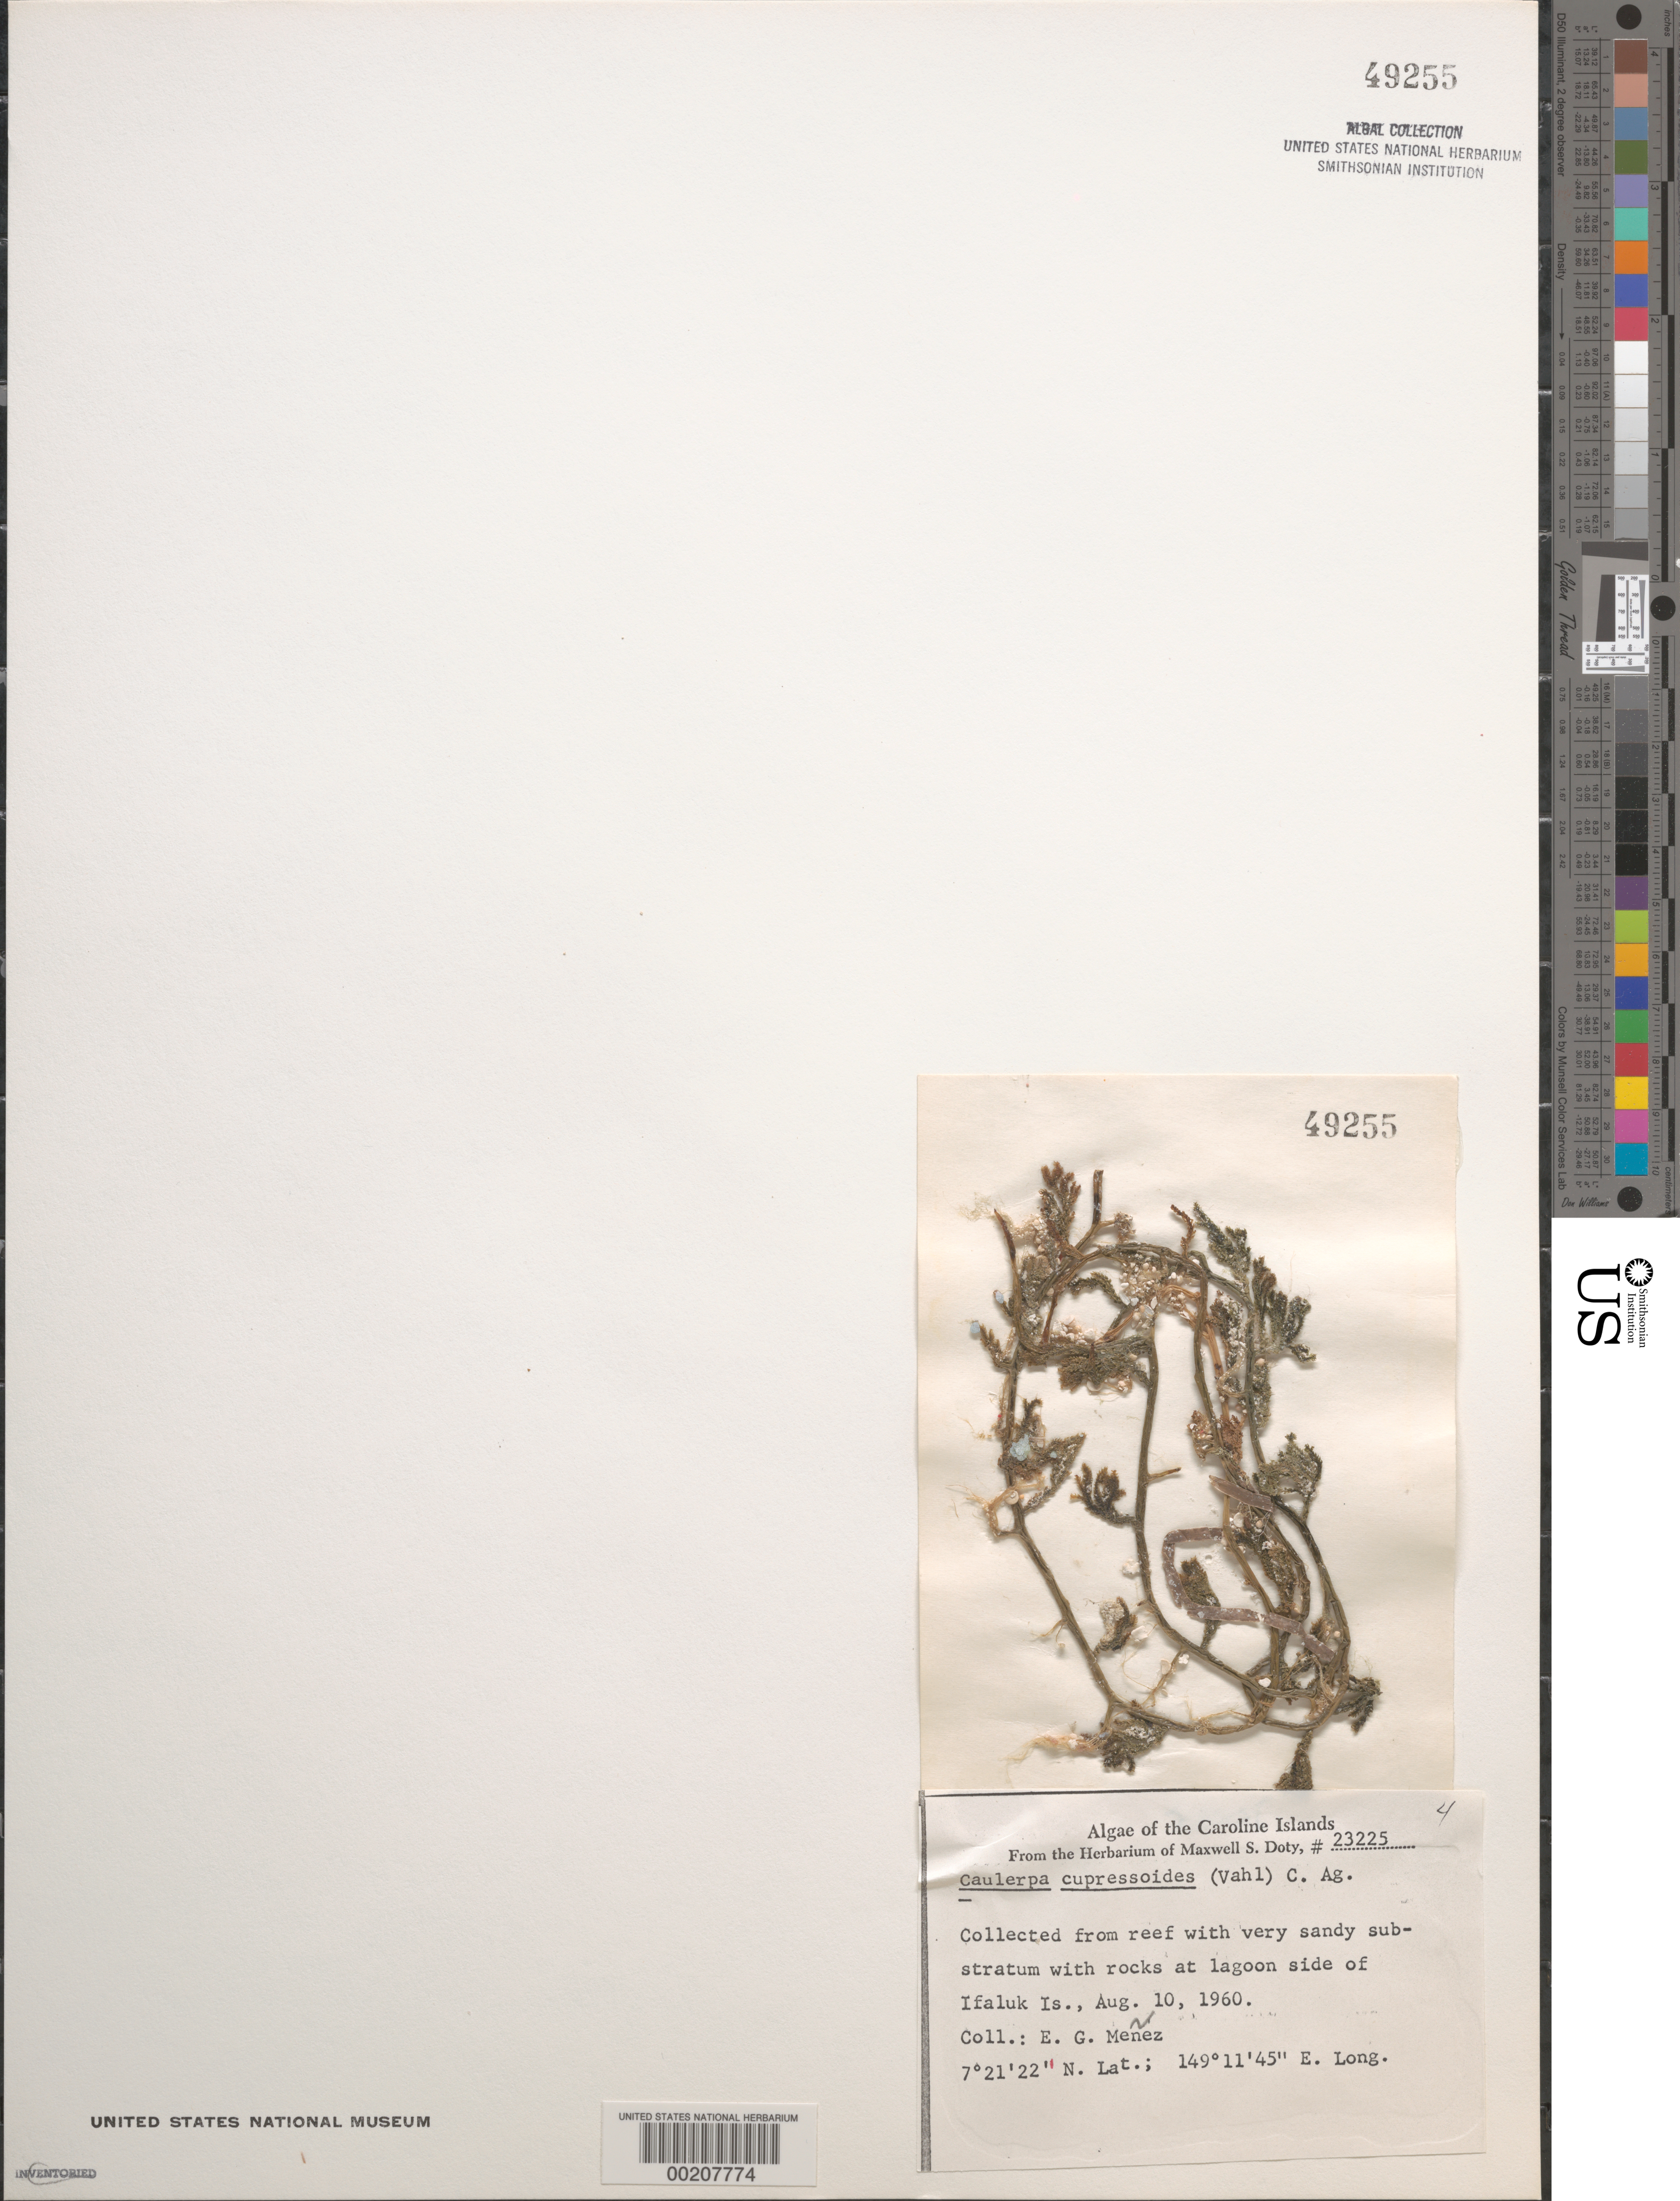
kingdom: Plantae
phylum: Chlorophyta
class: Ulvophyceae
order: Bryopsidales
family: Caulerpaceae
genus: Caulerpa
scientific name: Caulerpa cupressoides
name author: (Vahl) C. Agardh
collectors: Meñez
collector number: MSD 23225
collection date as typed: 10 Aug 1960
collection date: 1960-08-10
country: Micronesia, Federated States of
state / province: Yap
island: Ifalik (Ifaluk) Atoll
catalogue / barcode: US 49255